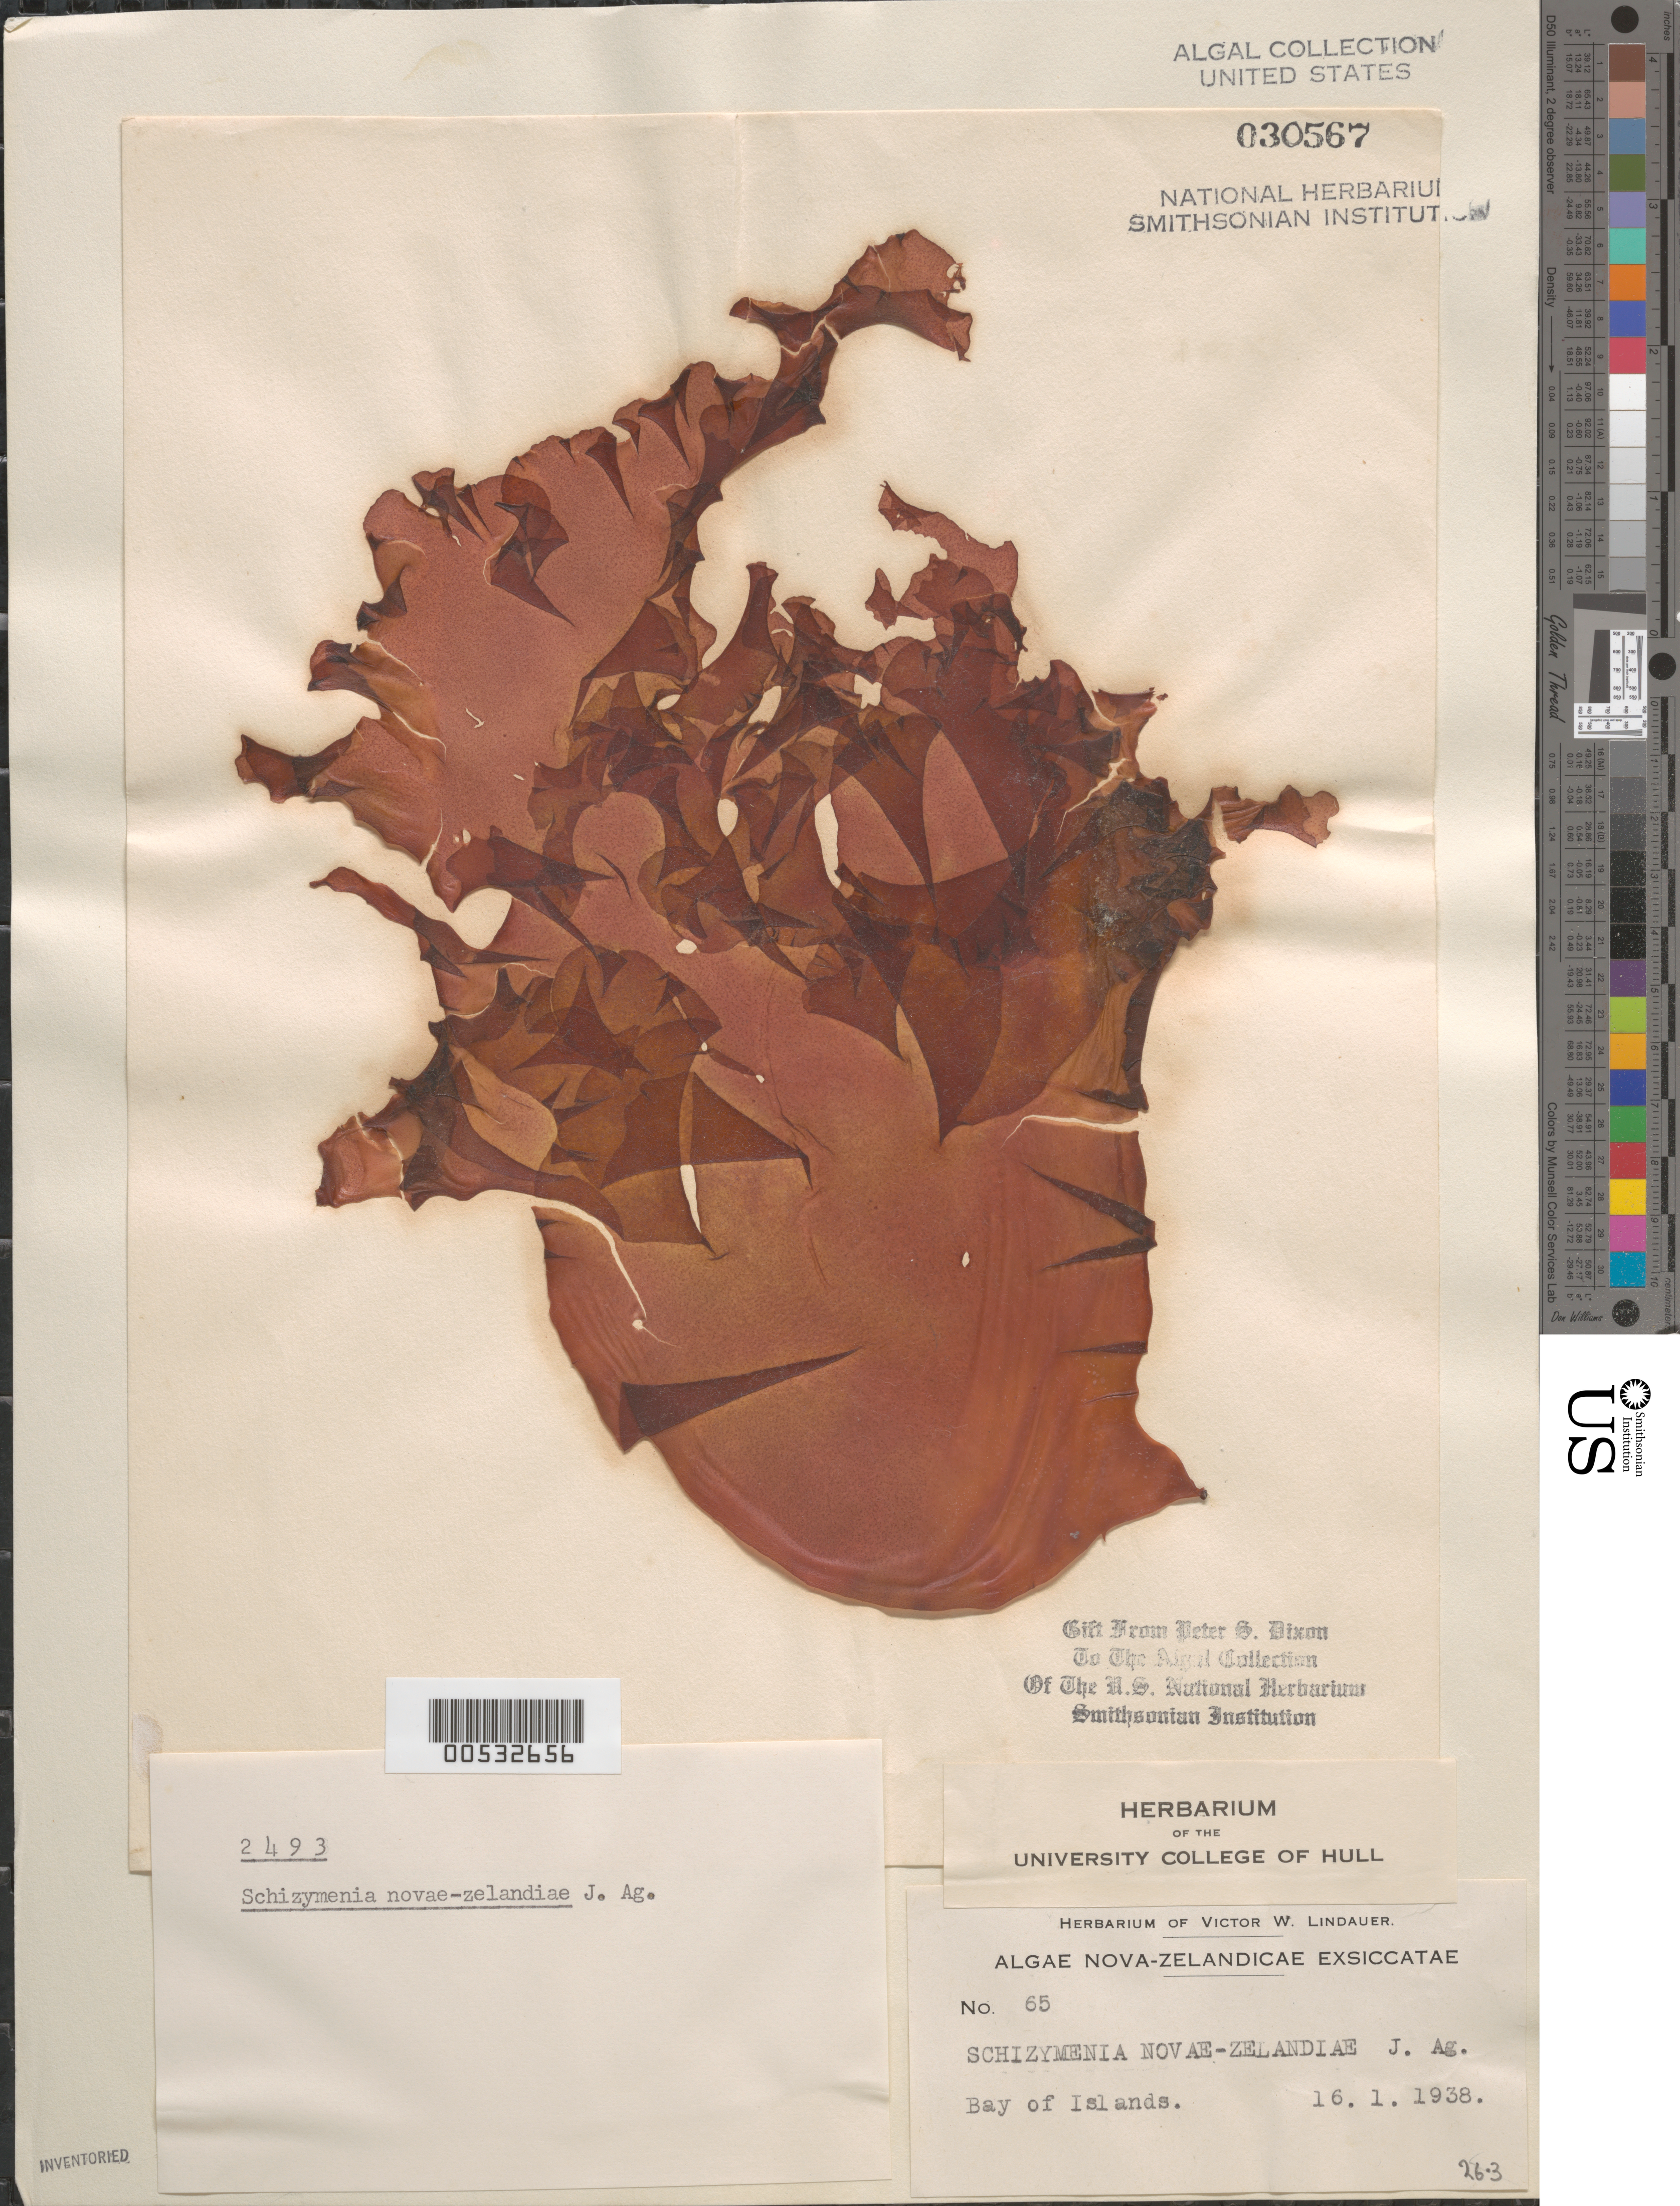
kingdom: Plantae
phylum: Rhodophyta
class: Florideophyceae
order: Nemastomatales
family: Schizymeniaceae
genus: Schizymenia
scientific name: Schizymenia novae-zelandiae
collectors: V. Lindauer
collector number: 65 & PSD 2493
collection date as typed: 16 Jan 1938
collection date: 1938-01-16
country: New Zealand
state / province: Northland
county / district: Far North District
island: North Island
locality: Bay of Islands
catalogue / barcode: US 30567